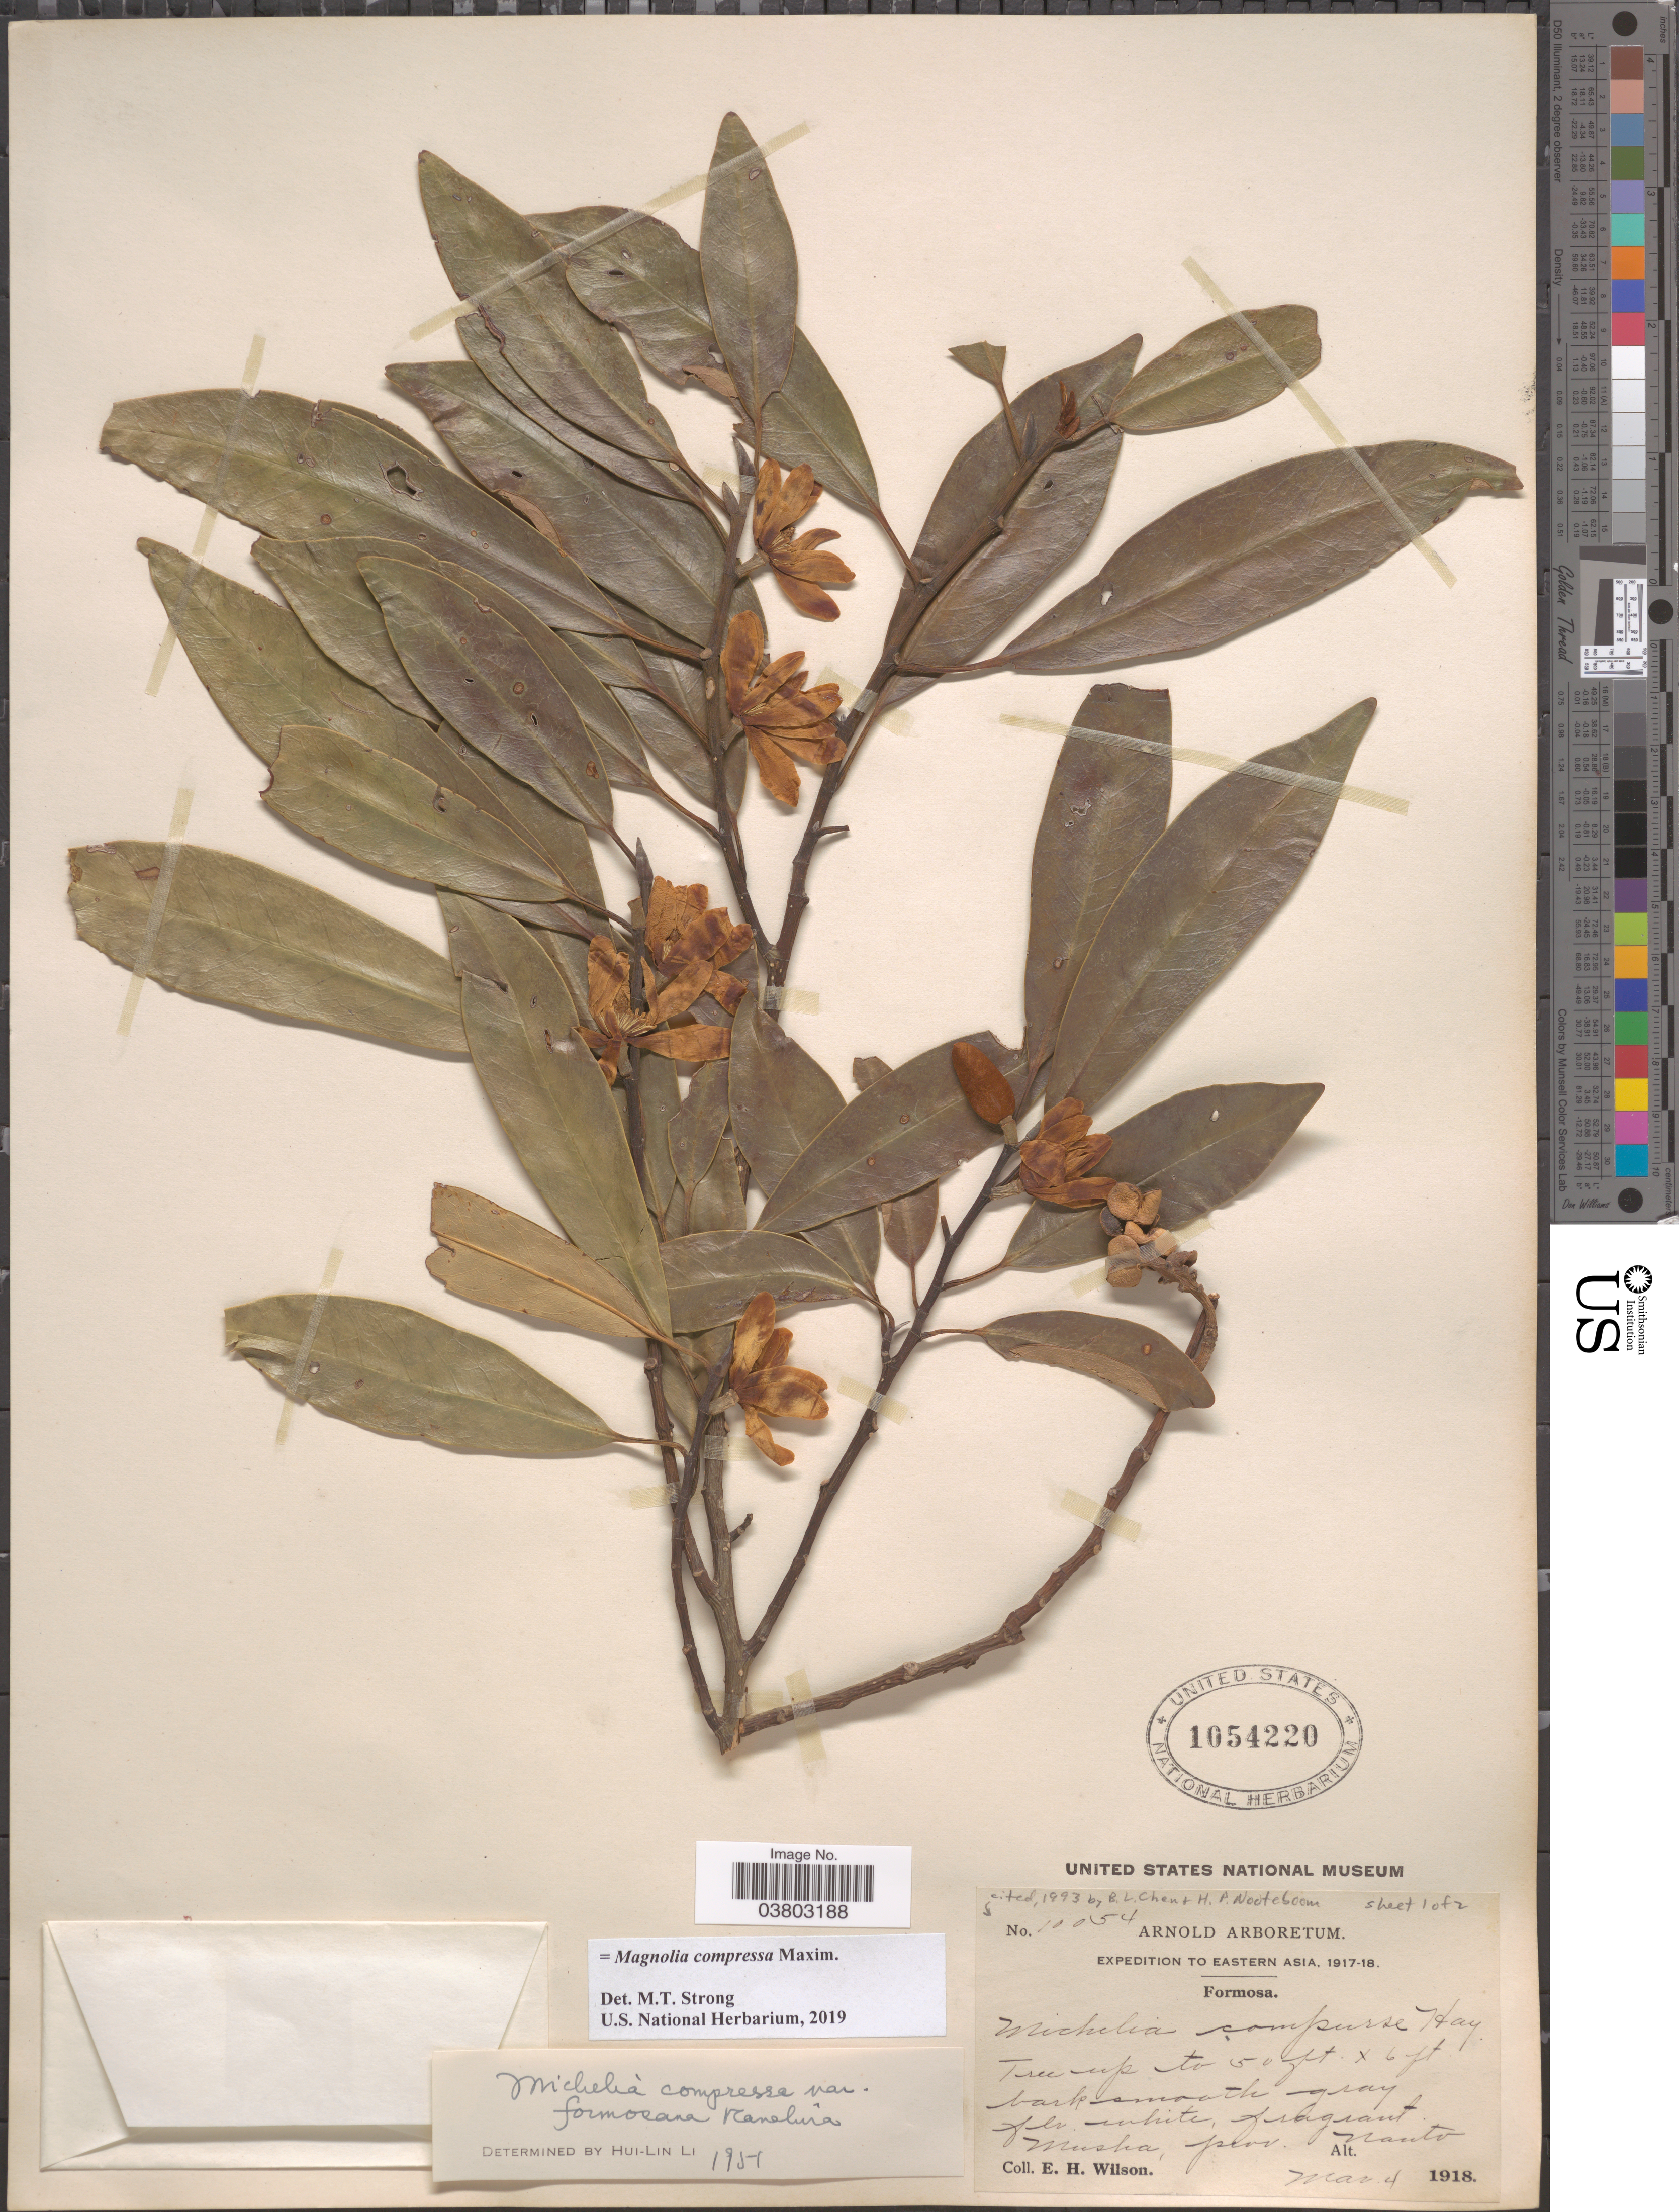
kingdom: Plantae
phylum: Tracheophyta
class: Magnoliopsida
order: Magnoliales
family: Magnoliaceae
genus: Magnolia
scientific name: Magnolia compressa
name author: Maxim.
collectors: E. Wilson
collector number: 10054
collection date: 1918-03-04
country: Taiwan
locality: Formosa. Muska, prov. Nanto.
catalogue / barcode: US 1054220